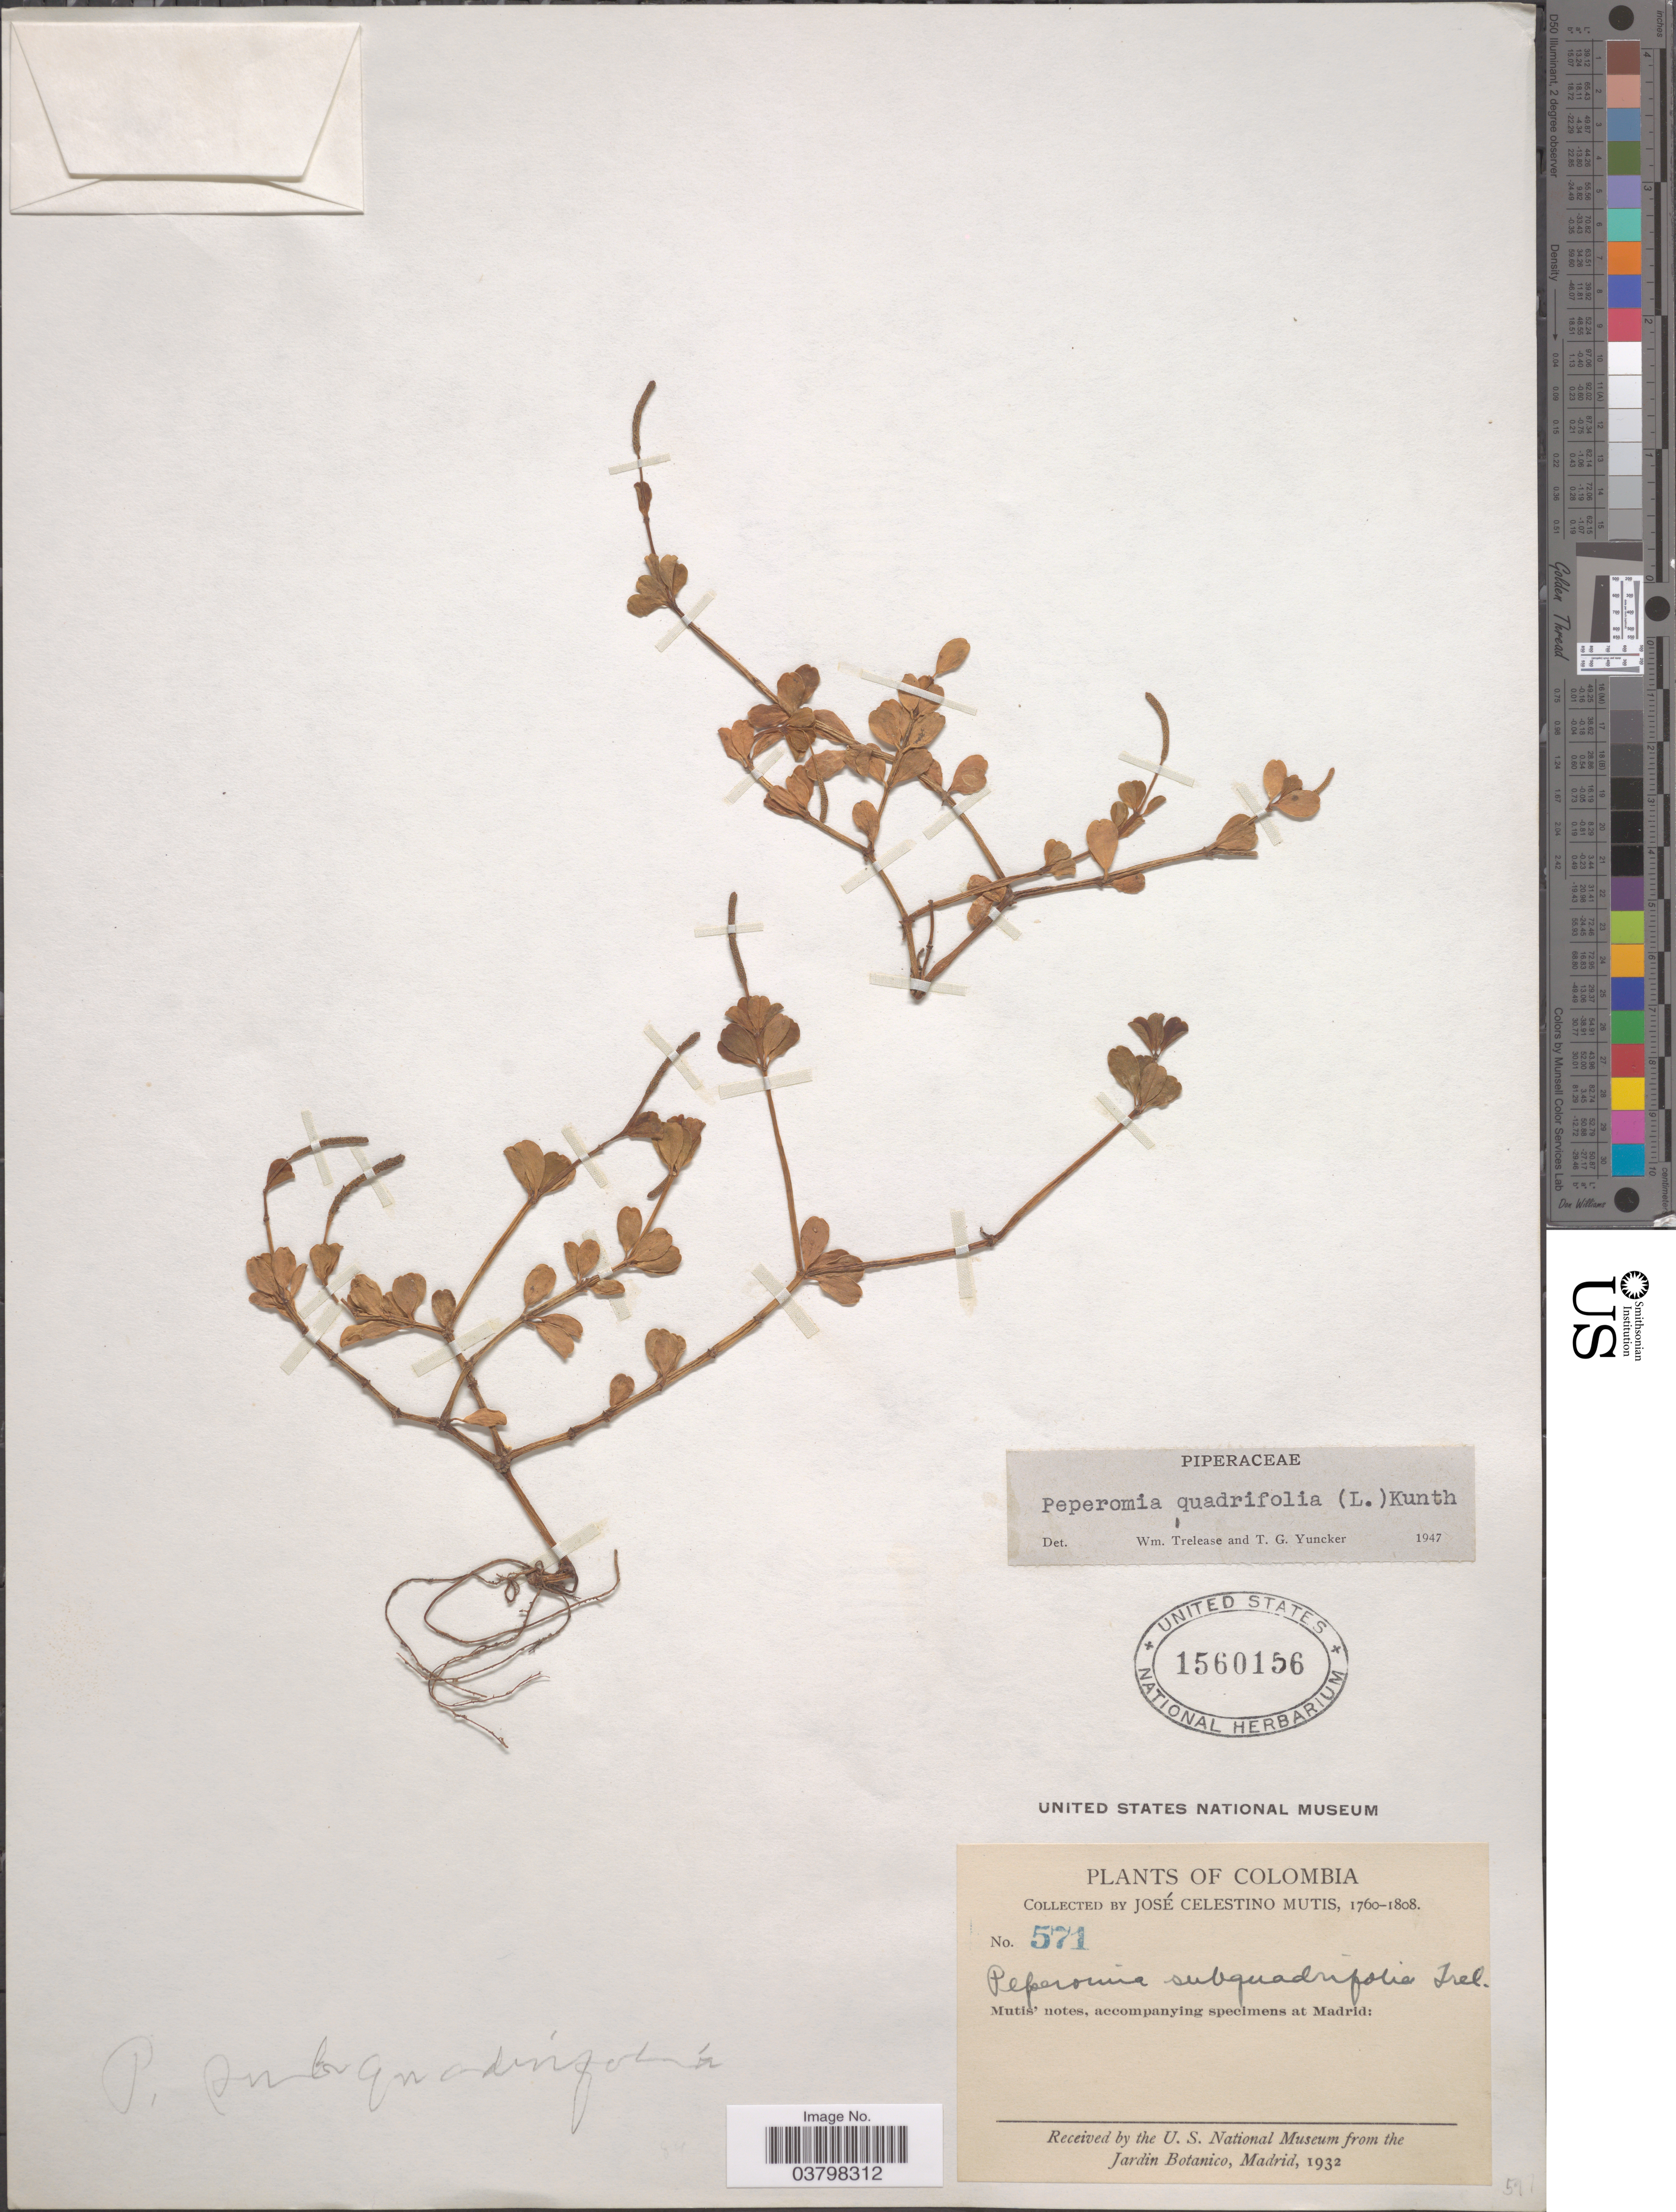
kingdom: Plantae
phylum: Tracheophyta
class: Magnoliopsida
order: Piperales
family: Piperaceae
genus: Peperomia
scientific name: Peperomia quadrifolia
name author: (L.) Kunth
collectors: J. C. B. Mutis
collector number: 571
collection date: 1760/1808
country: Colombia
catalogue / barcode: US 1560156